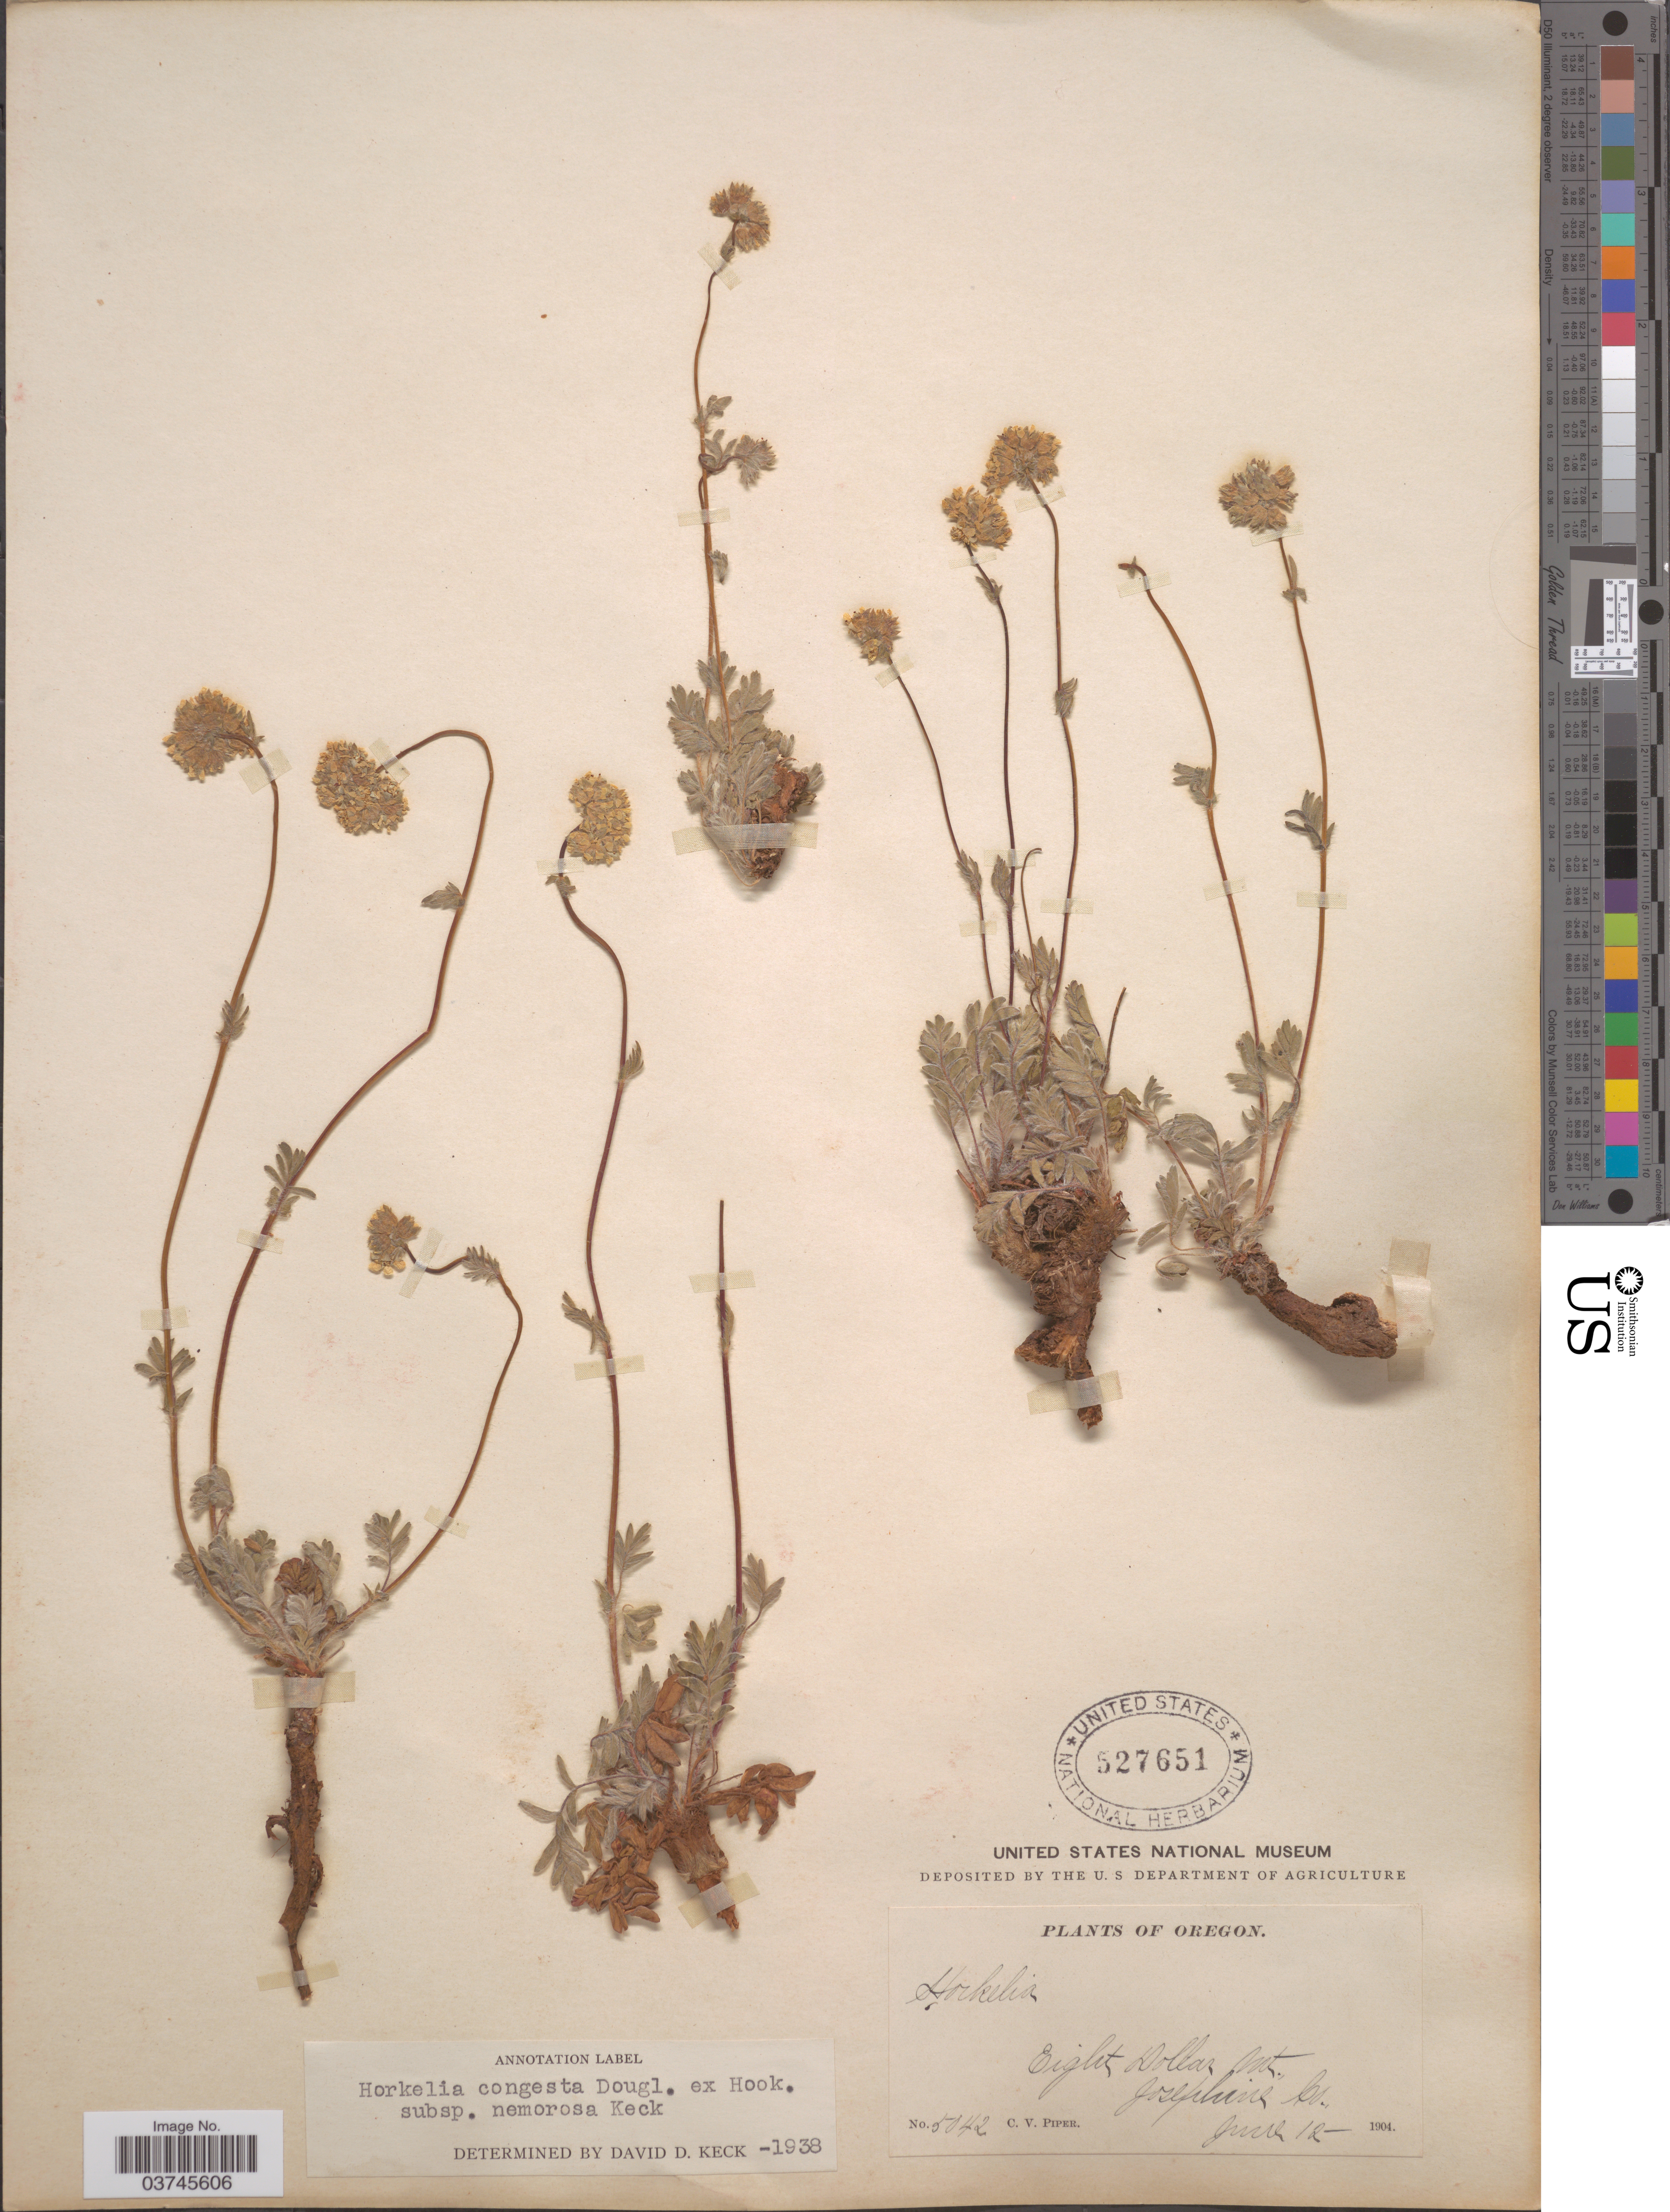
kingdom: Plantae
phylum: Tracheophyta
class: Magnoliopsida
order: Rosales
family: Rosaceae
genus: Potentilla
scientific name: Potentilla congesta var. nemorosa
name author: (D.D. Keck) J.T. Howell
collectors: C. V. Piper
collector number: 5042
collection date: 1904-06-12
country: United States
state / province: Oregon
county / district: Josephine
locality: Eight Dollar Mt. Josephine Co.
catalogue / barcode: US 527651